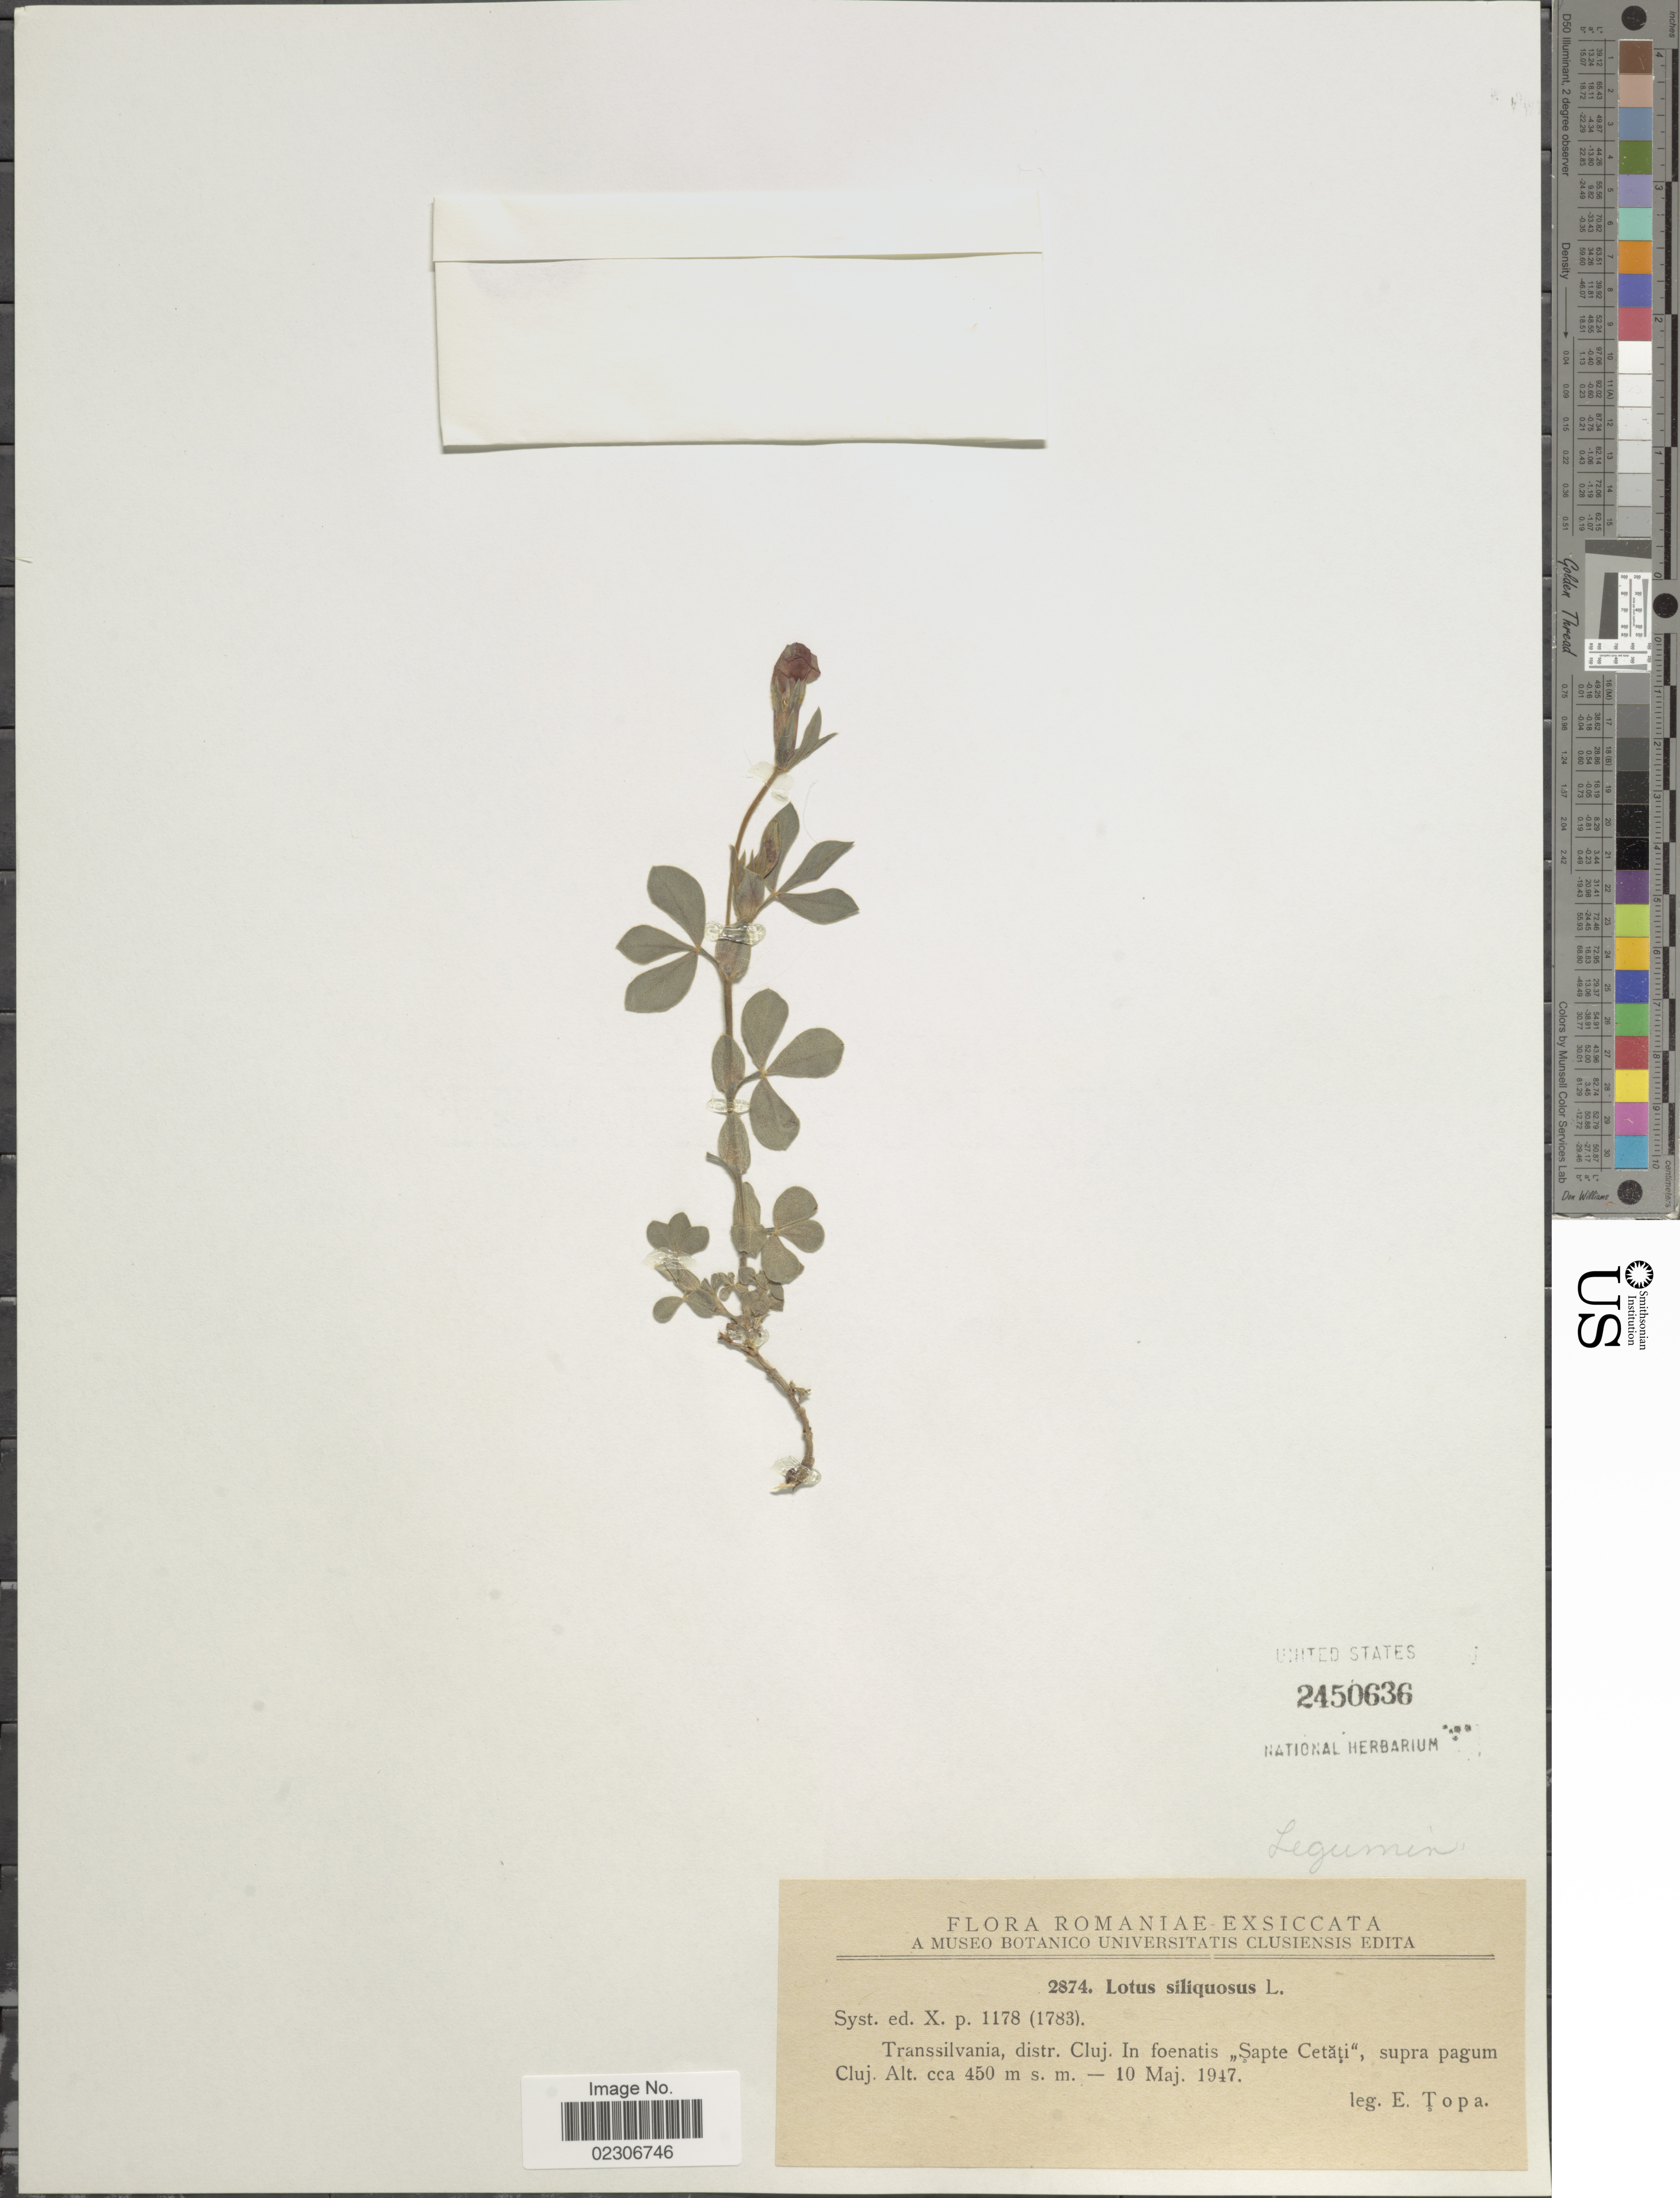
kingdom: Plantae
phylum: Tracheophyta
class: Magnoliopsida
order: Fabales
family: Fabaceae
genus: Lotus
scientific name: Lotus siliquosus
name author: L.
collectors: E. Topa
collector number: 2874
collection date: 1947-05-10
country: Romania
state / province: Cluj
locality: Transsilvania, distr. Cluj. In foenatis ,, Spte Cetati, supra pagum.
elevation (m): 450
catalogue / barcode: US 2450636